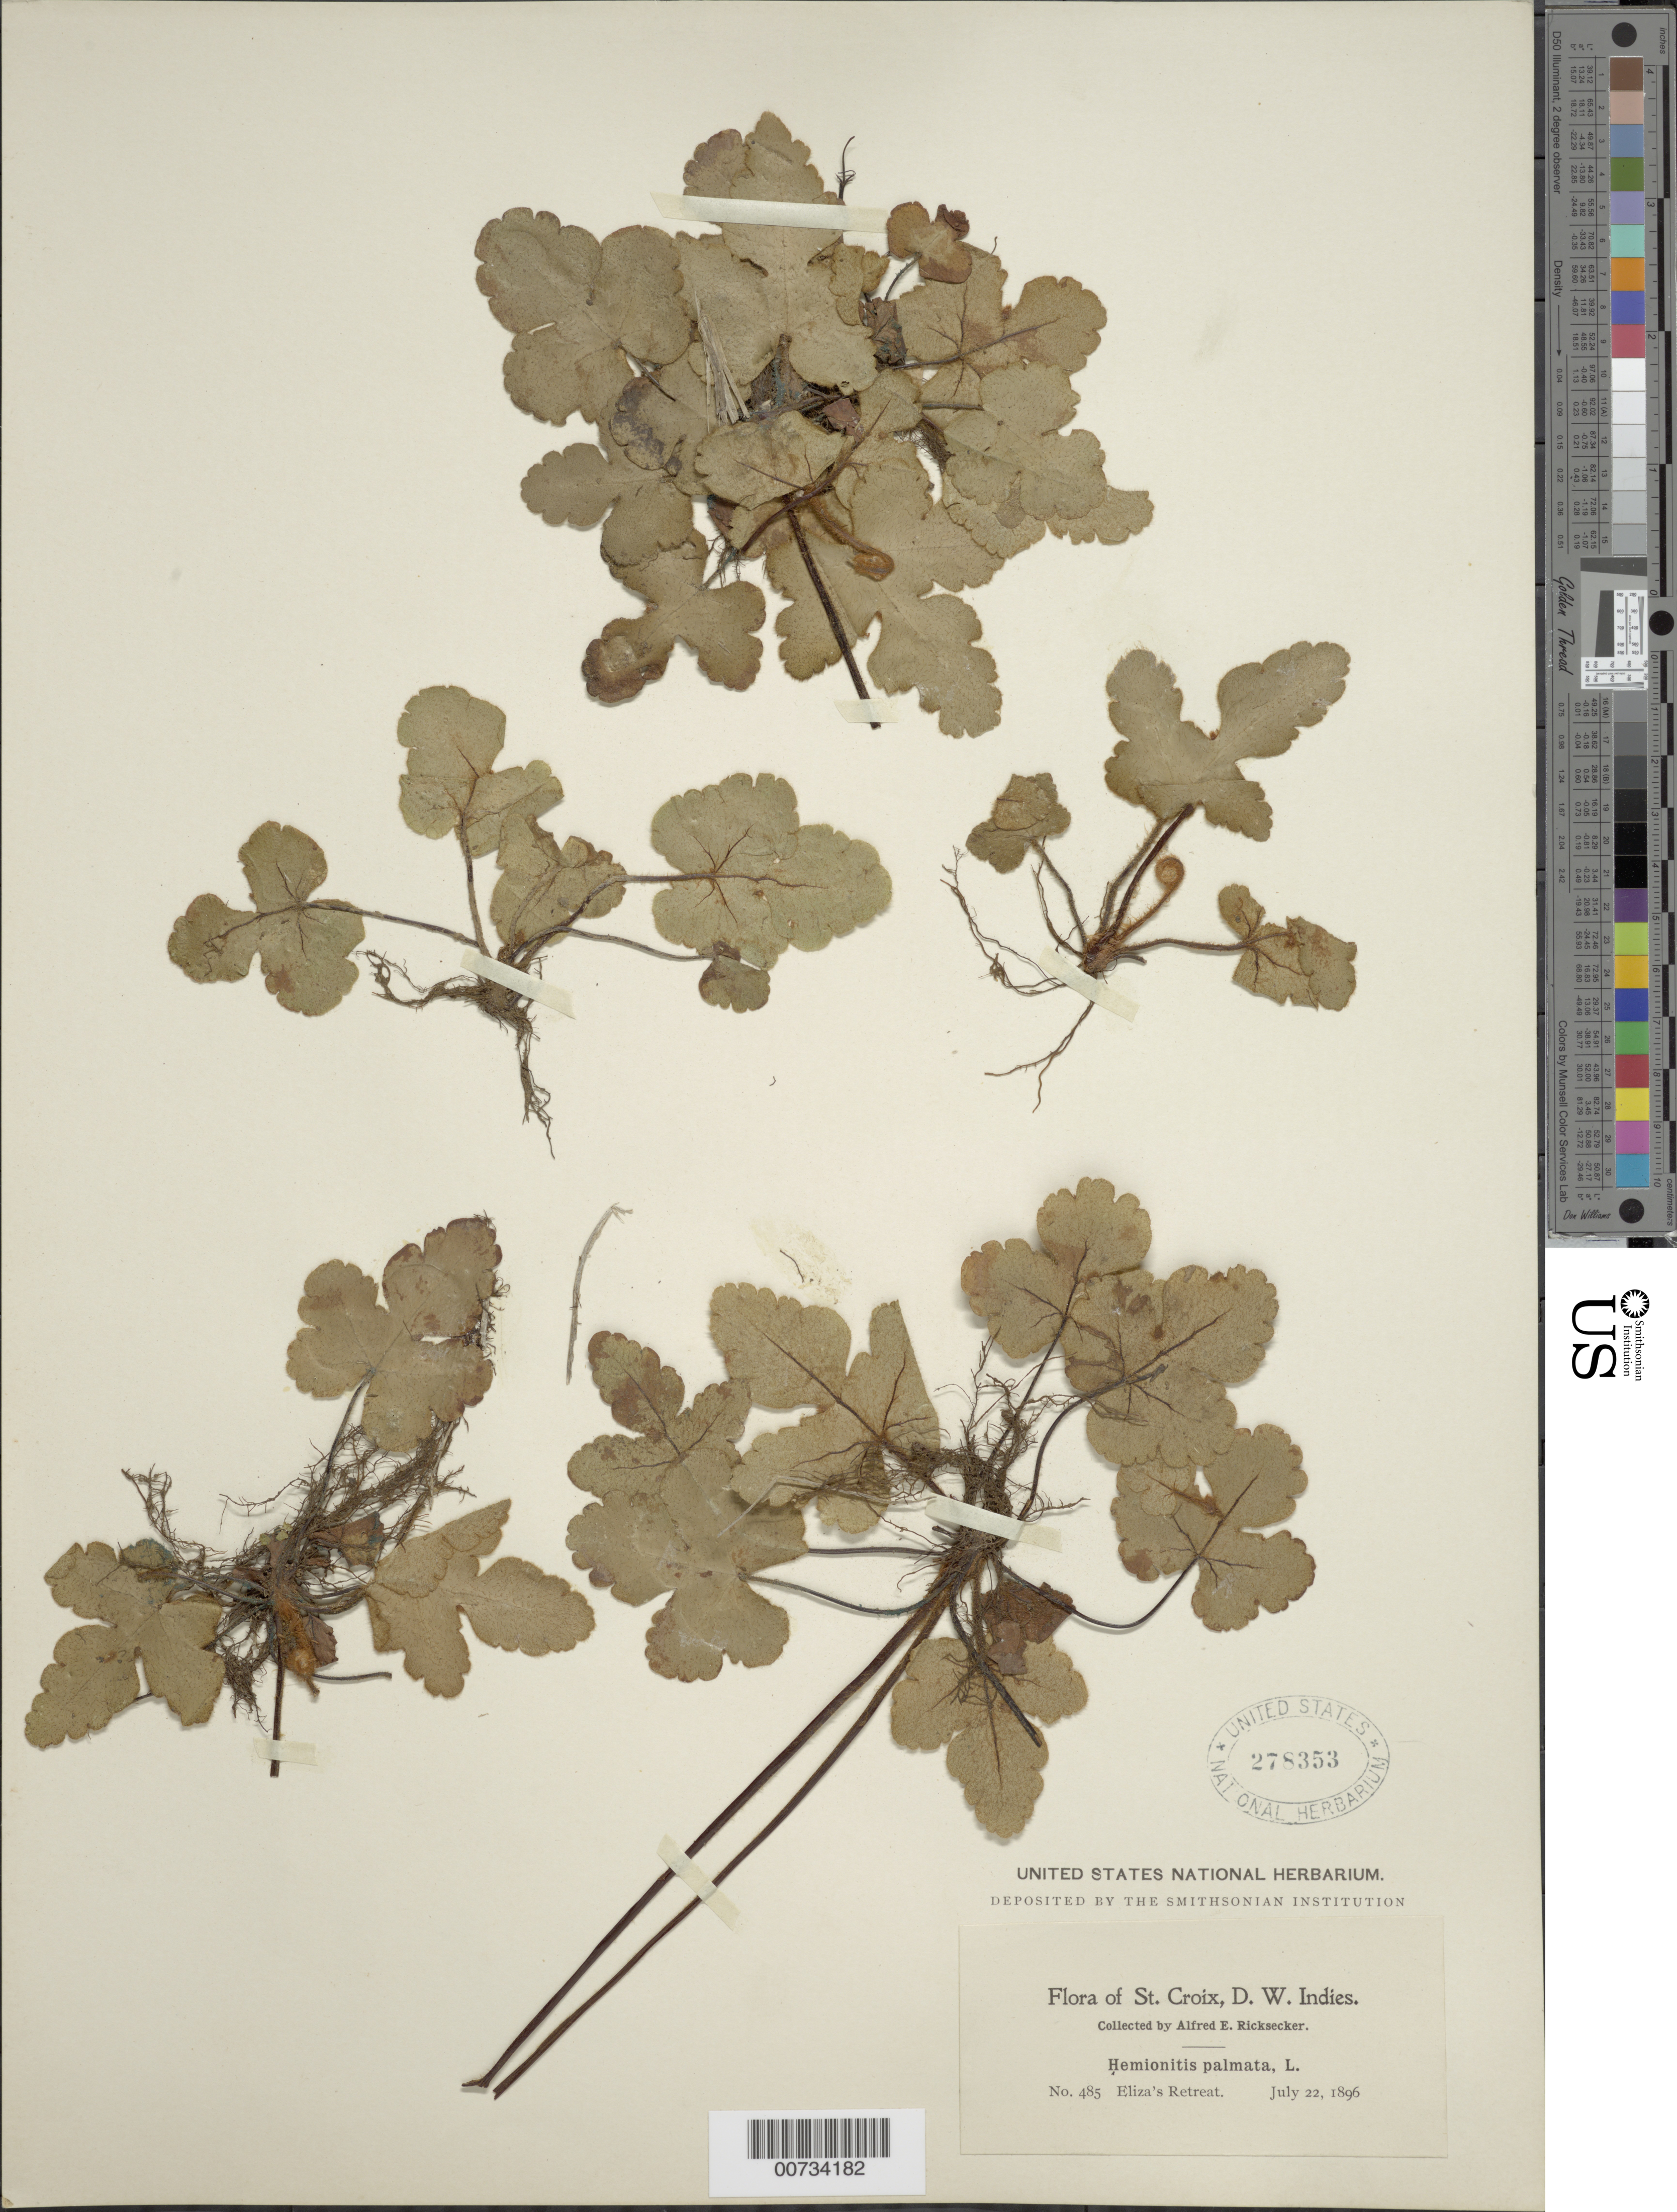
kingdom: Plantae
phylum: Tracheophyta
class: Polypodiopsida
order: Polypodiales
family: Pteridaceae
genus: Hemionitis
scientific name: Hemionitis palmata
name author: L.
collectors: A. E. Ricksecker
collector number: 485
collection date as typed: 22 Jul 1896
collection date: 1896-07-22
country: U.S. Virgin Islands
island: St. Croix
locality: Eliza's Retreat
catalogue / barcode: US 278353